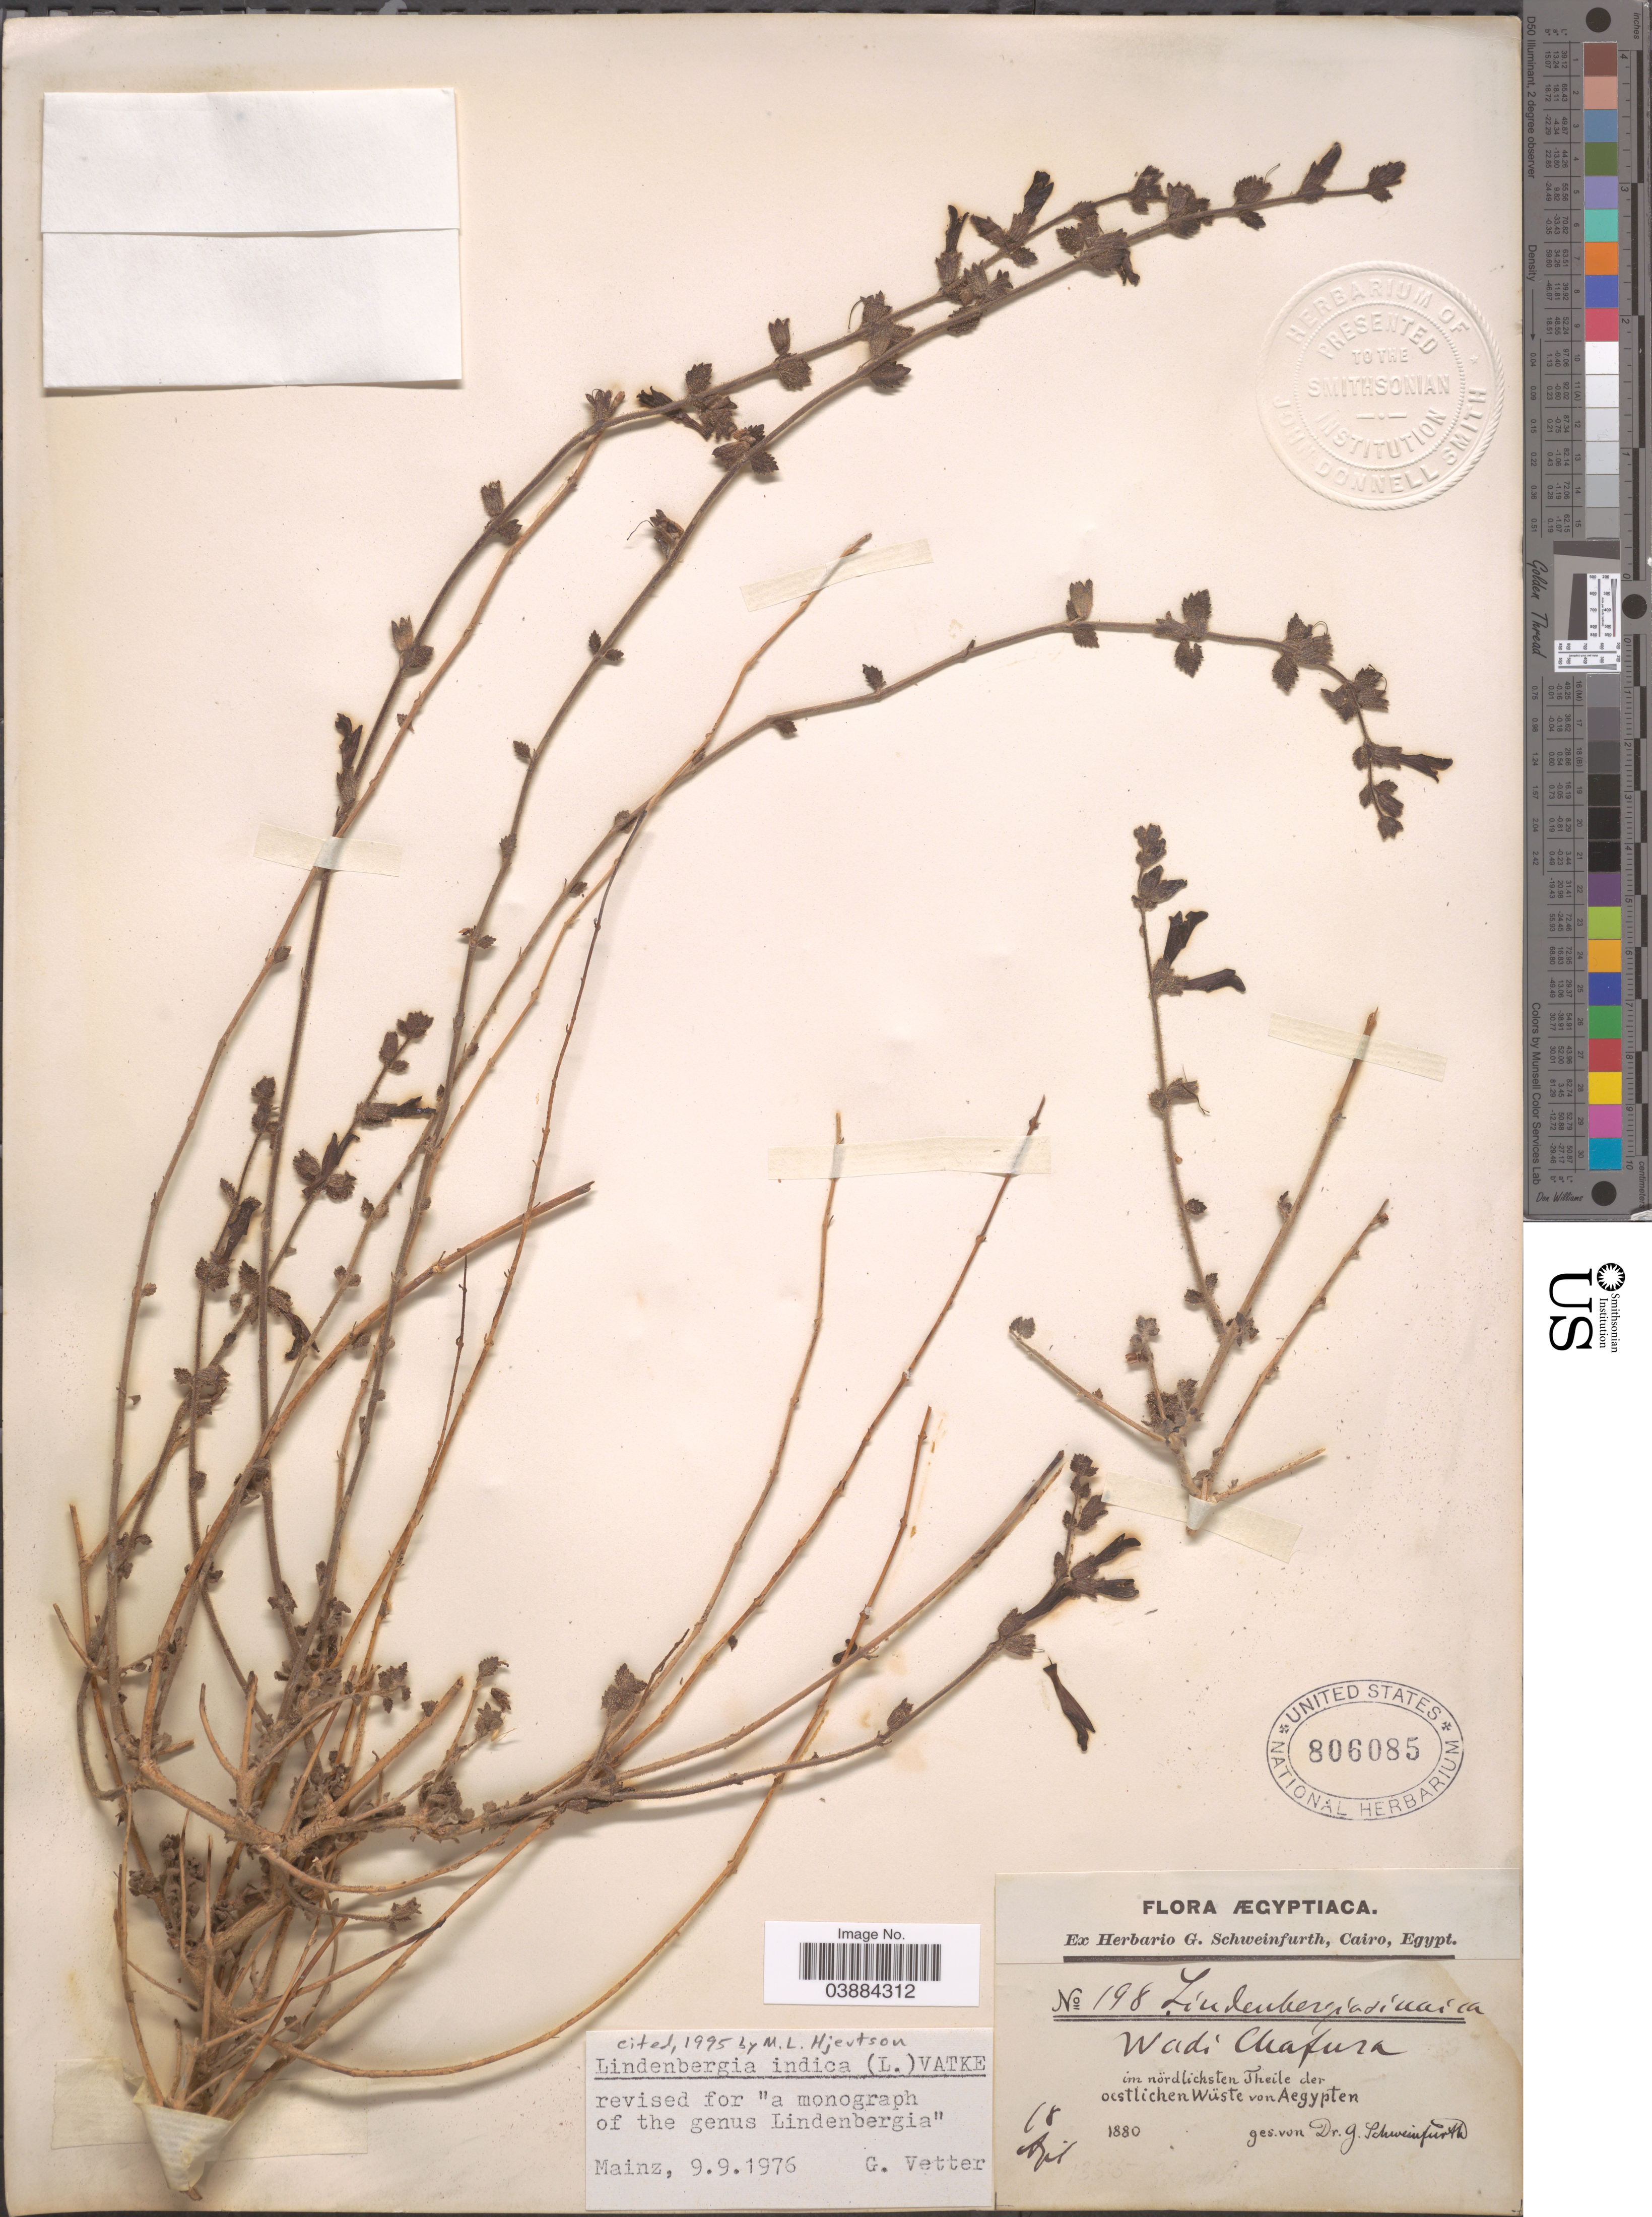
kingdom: Plantae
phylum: Tracheophyta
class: Magnoliopsida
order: Lamiales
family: Orobanchaceae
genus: Lindenbergia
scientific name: Lindenbergia indica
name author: (L.) Vatke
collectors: G. A. Schweinfurth (herbarium)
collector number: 198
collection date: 1880-04-18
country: Egypt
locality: Ægyptiaca. Im nördlichsten Theile der oestlichenWüste von Aegypten.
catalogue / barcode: US 806085